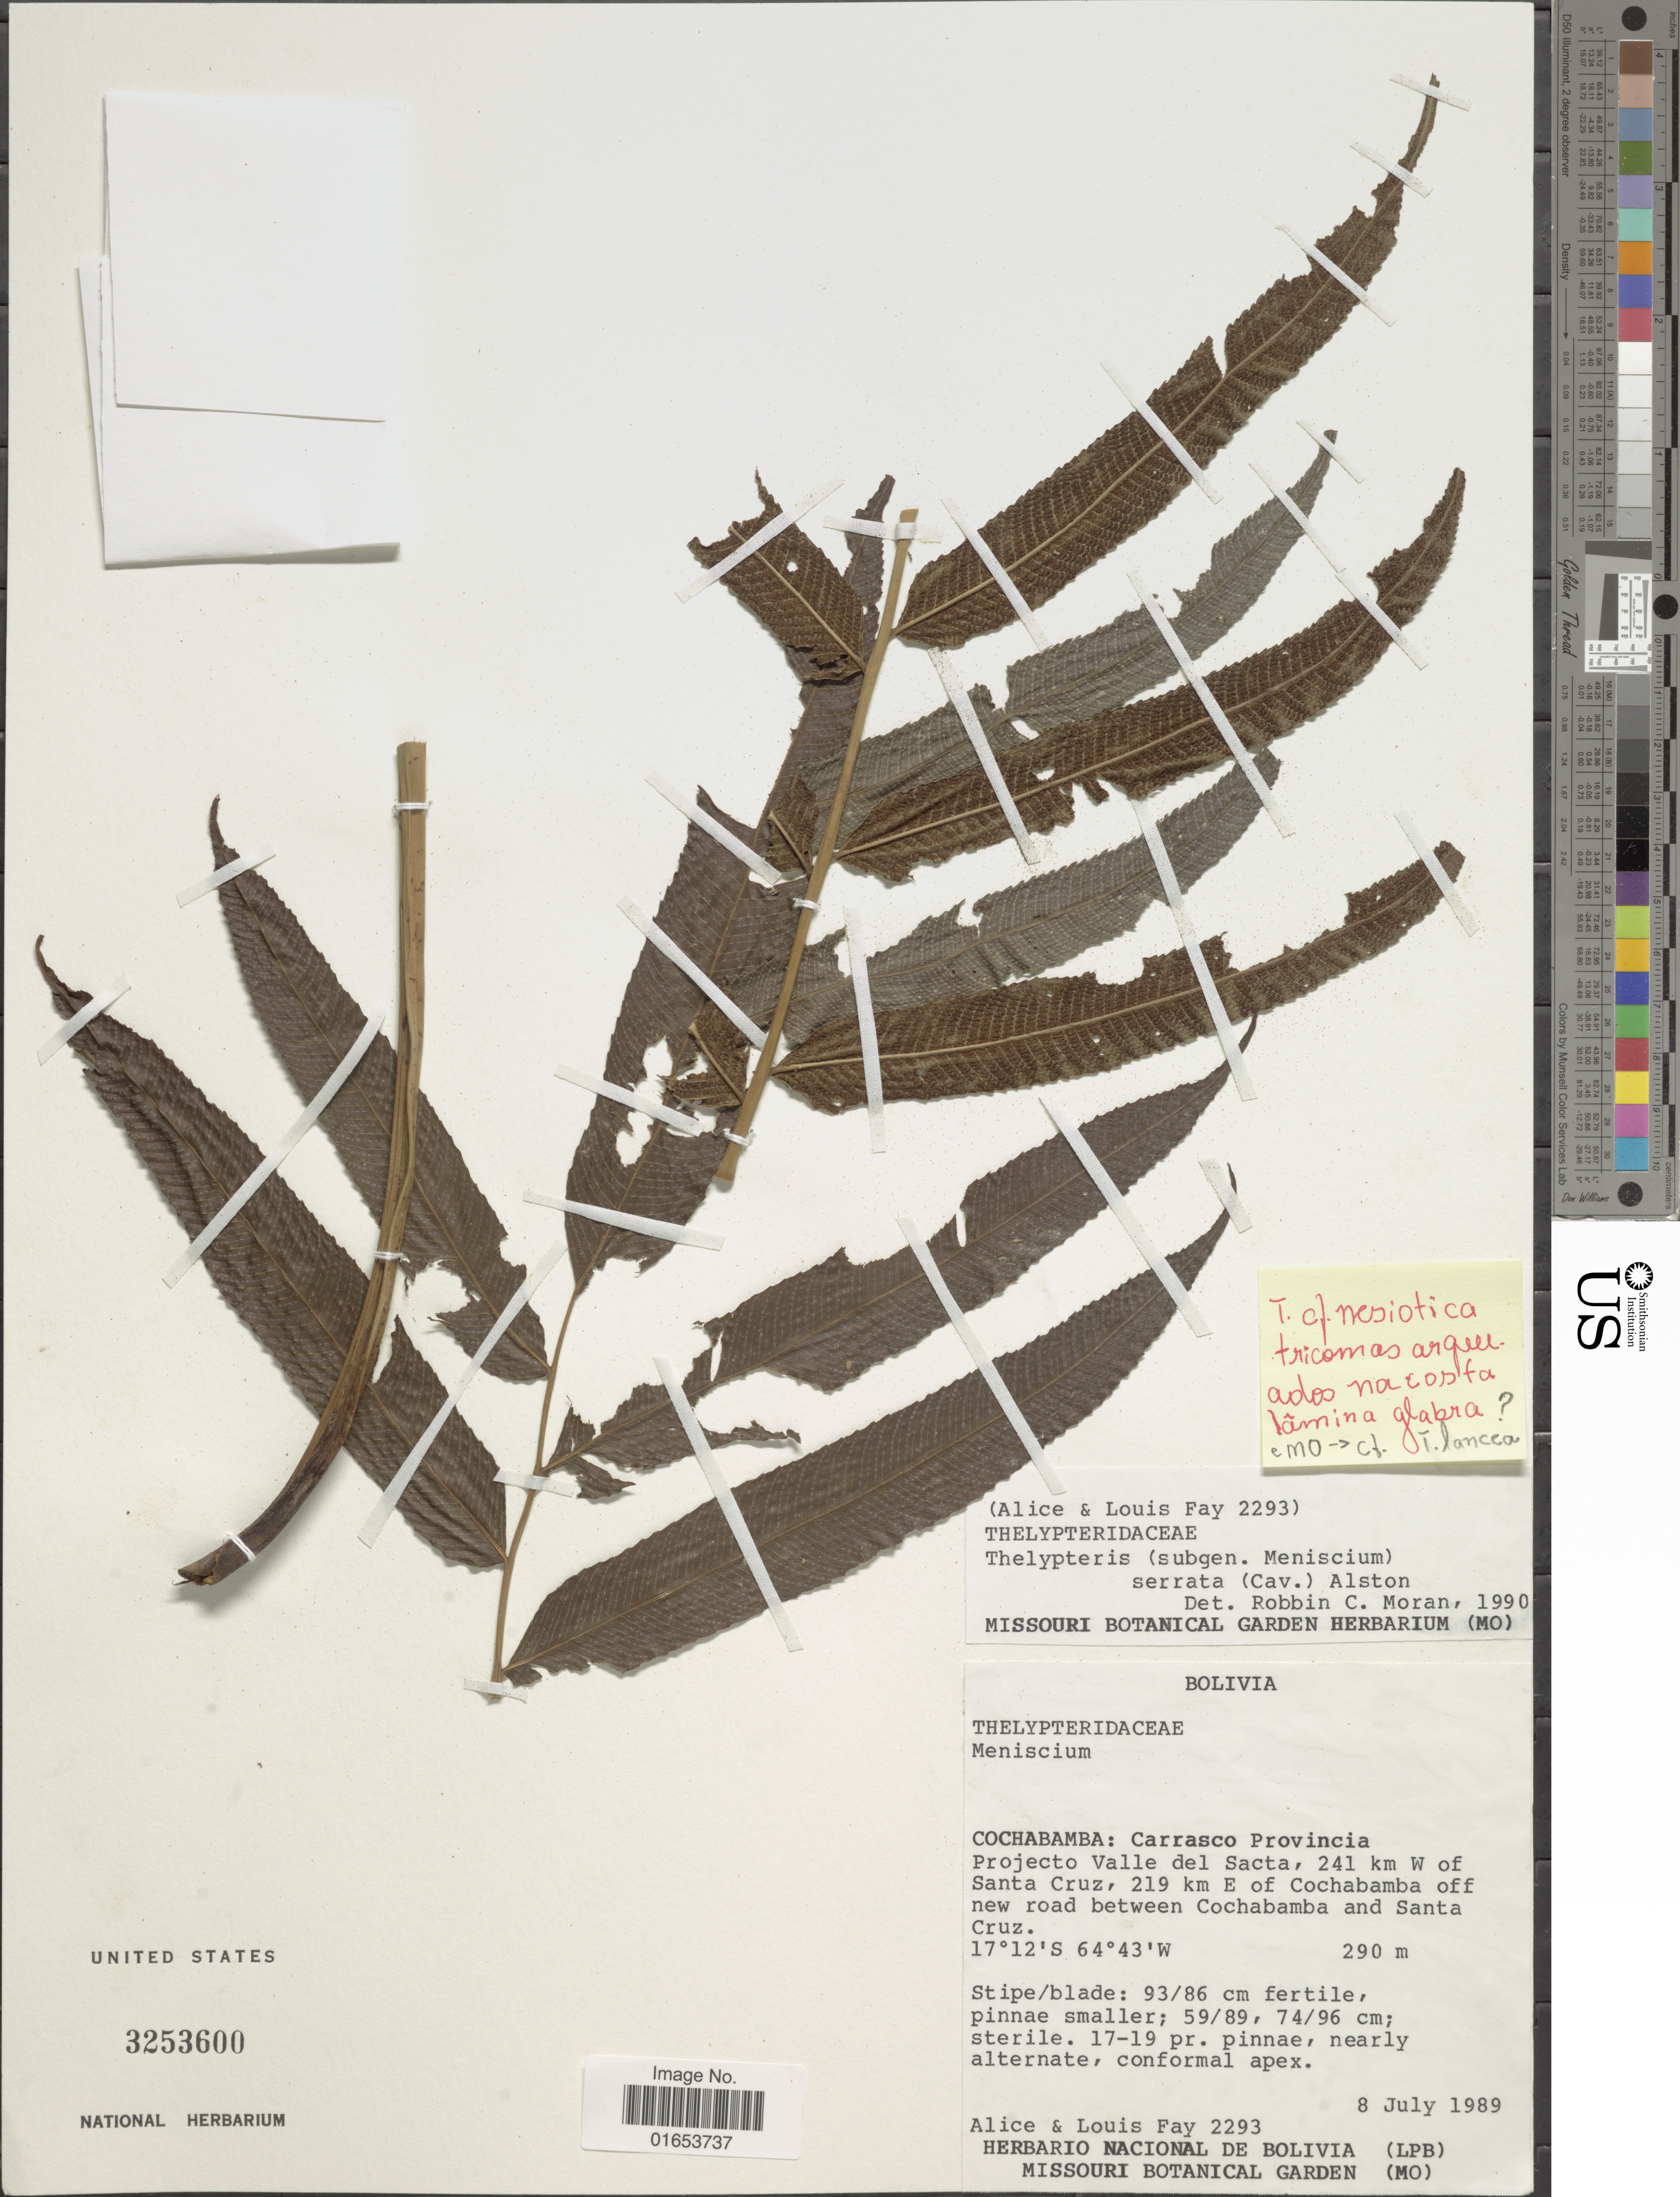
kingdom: Plantae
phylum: Tracheophyta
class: Polypodiopsida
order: Polypodiales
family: Thelypteridaceae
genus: Meniscium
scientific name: Meniscium serratum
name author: Cav.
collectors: A. Fay & L. Fay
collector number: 2293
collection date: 1989-07-08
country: Bolivia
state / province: Cochabamba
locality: Carrasco Provincia. Projecto Valle del Sacta, 241 km W of Santa Cruz, 219 km E of Cochabamba off new road between Cochabamba and Santa Cruz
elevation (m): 290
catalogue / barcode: US 3253600